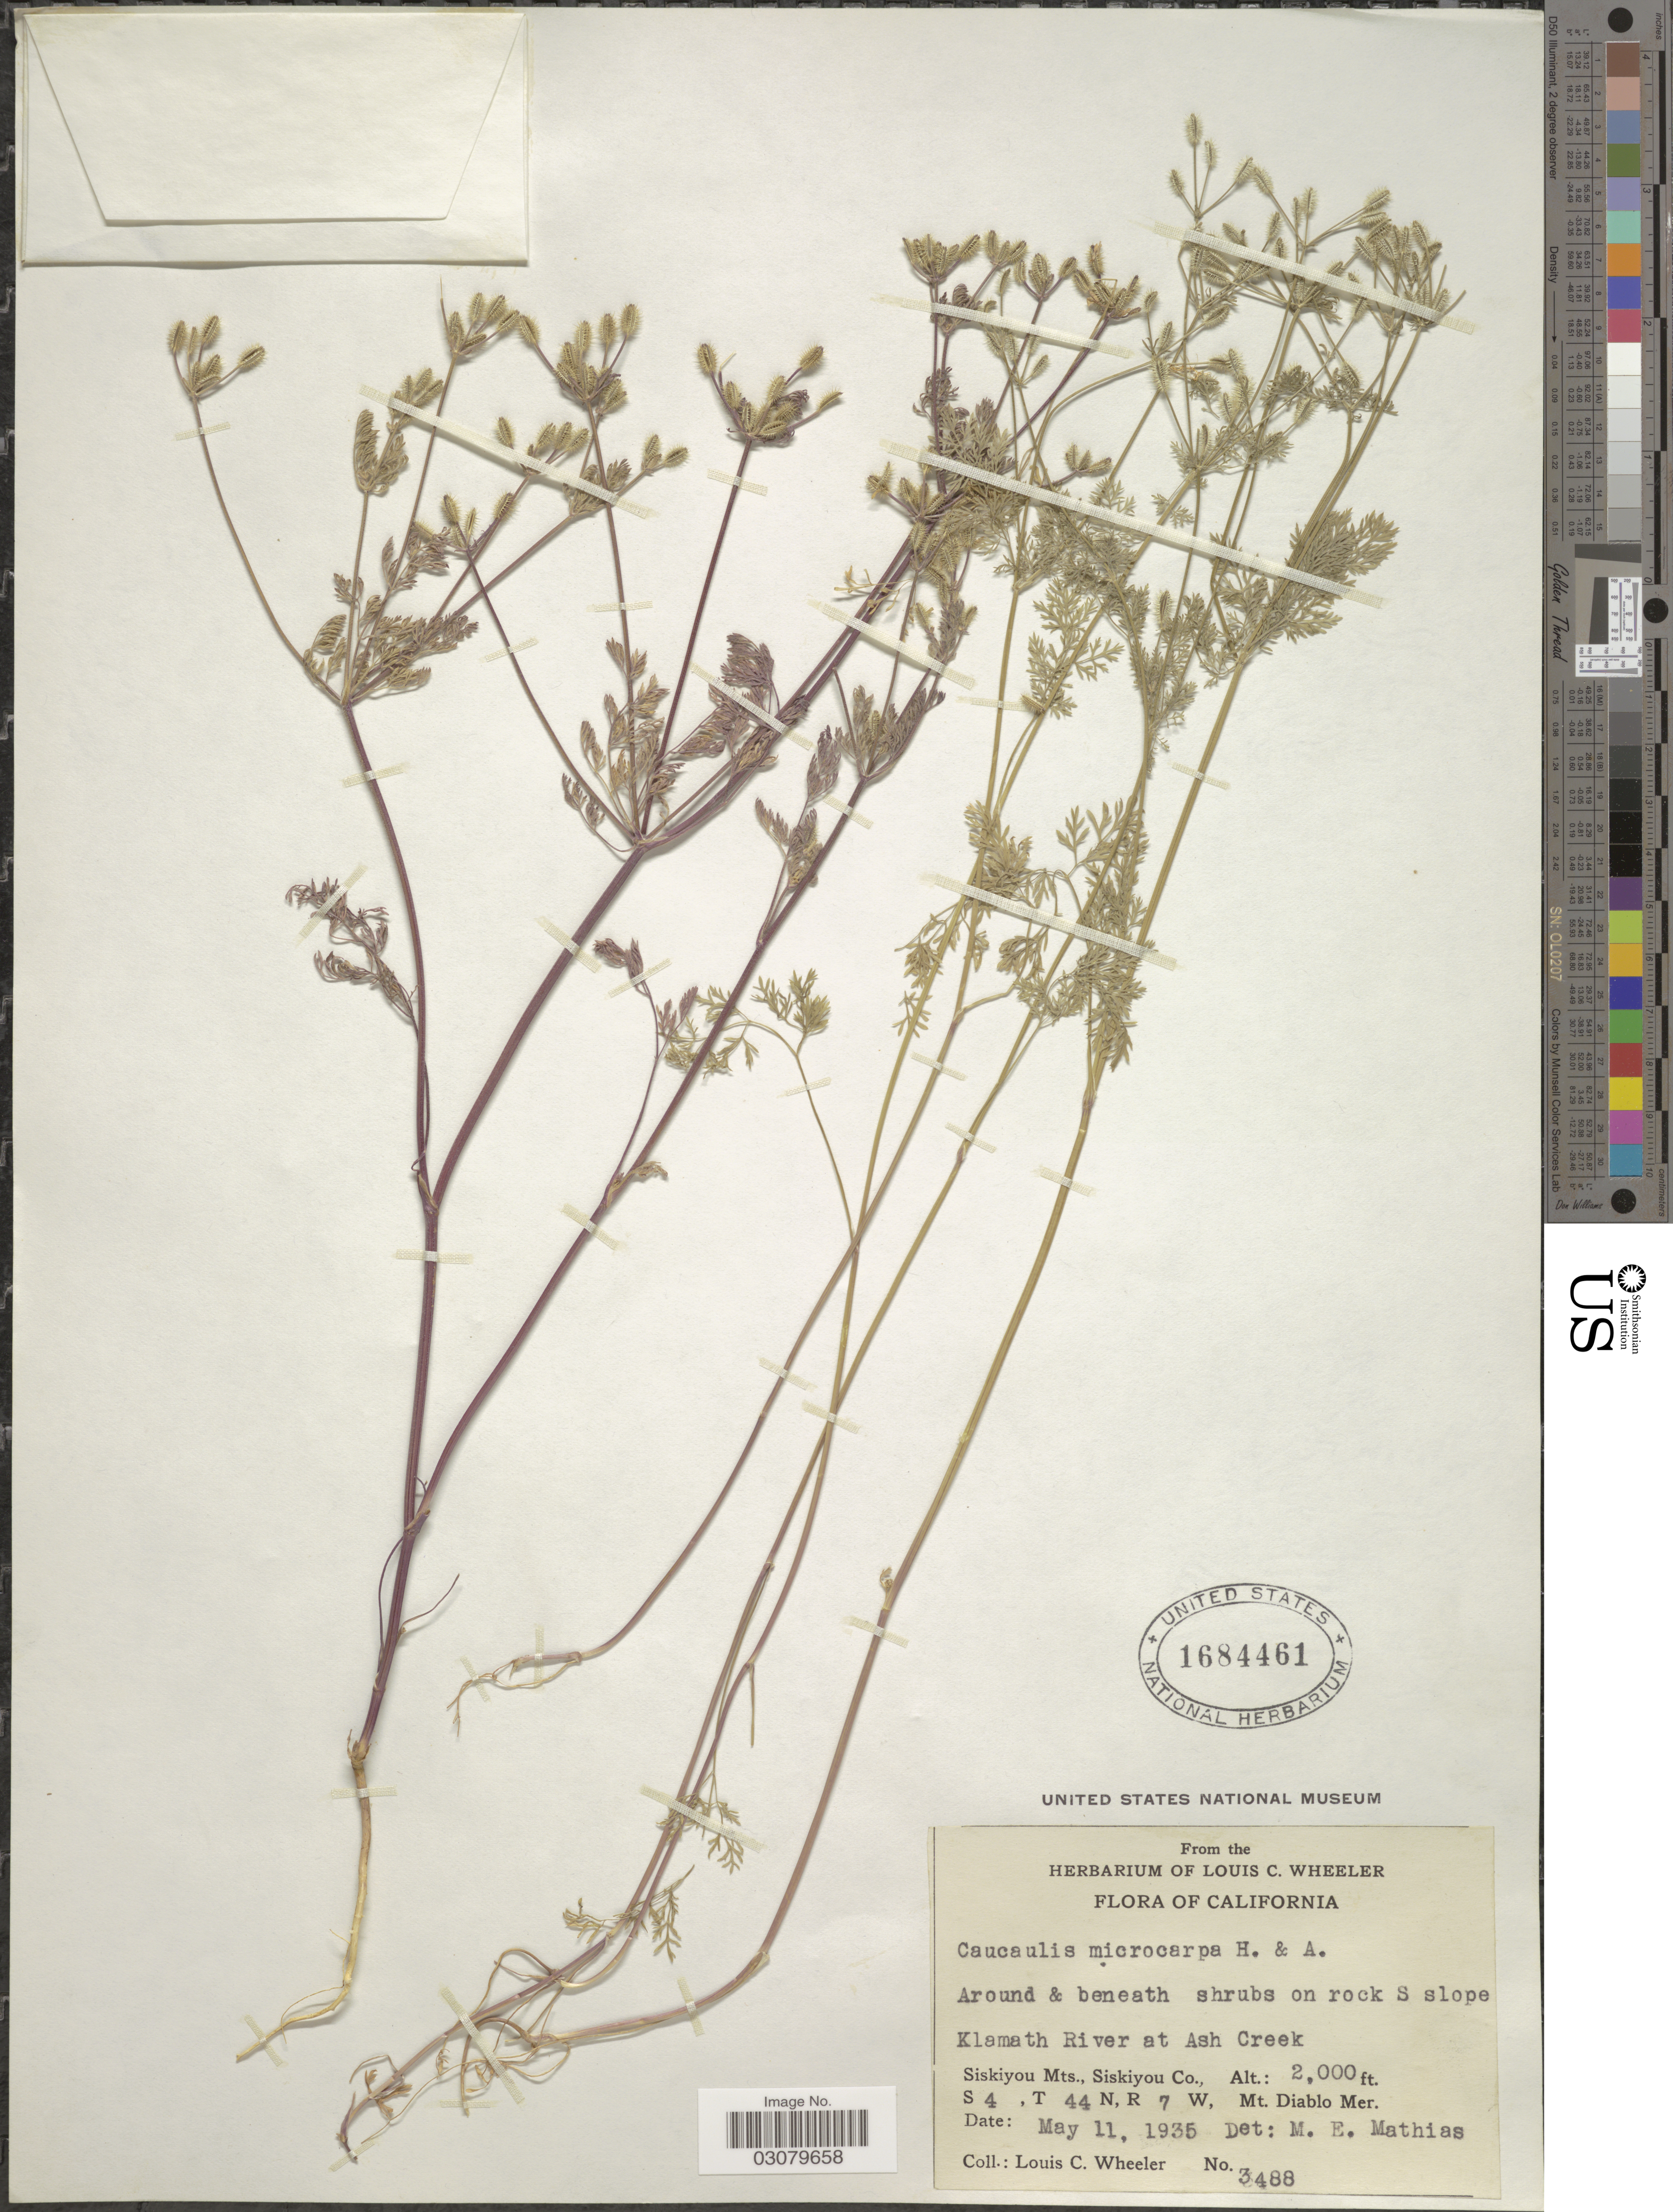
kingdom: Plantae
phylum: Tracheophyta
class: Magnoliopsida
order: Apiales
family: Apiaceae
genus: Caucalis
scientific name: Caucalis microcarpa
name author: Hook. & Arn.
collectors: L. C. Wheeler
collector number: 3488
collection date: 1935-05-11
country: United States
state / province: California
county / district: Siskiyou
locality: Around & beneath shrubs on rock S slope Klamath River at Ash Creek. Siskiyou Mts., Siskiyou Co., S 4, T 44 N, R 7 W, Mt. Diablo Mer.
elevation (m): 610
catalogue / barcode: US 1684461